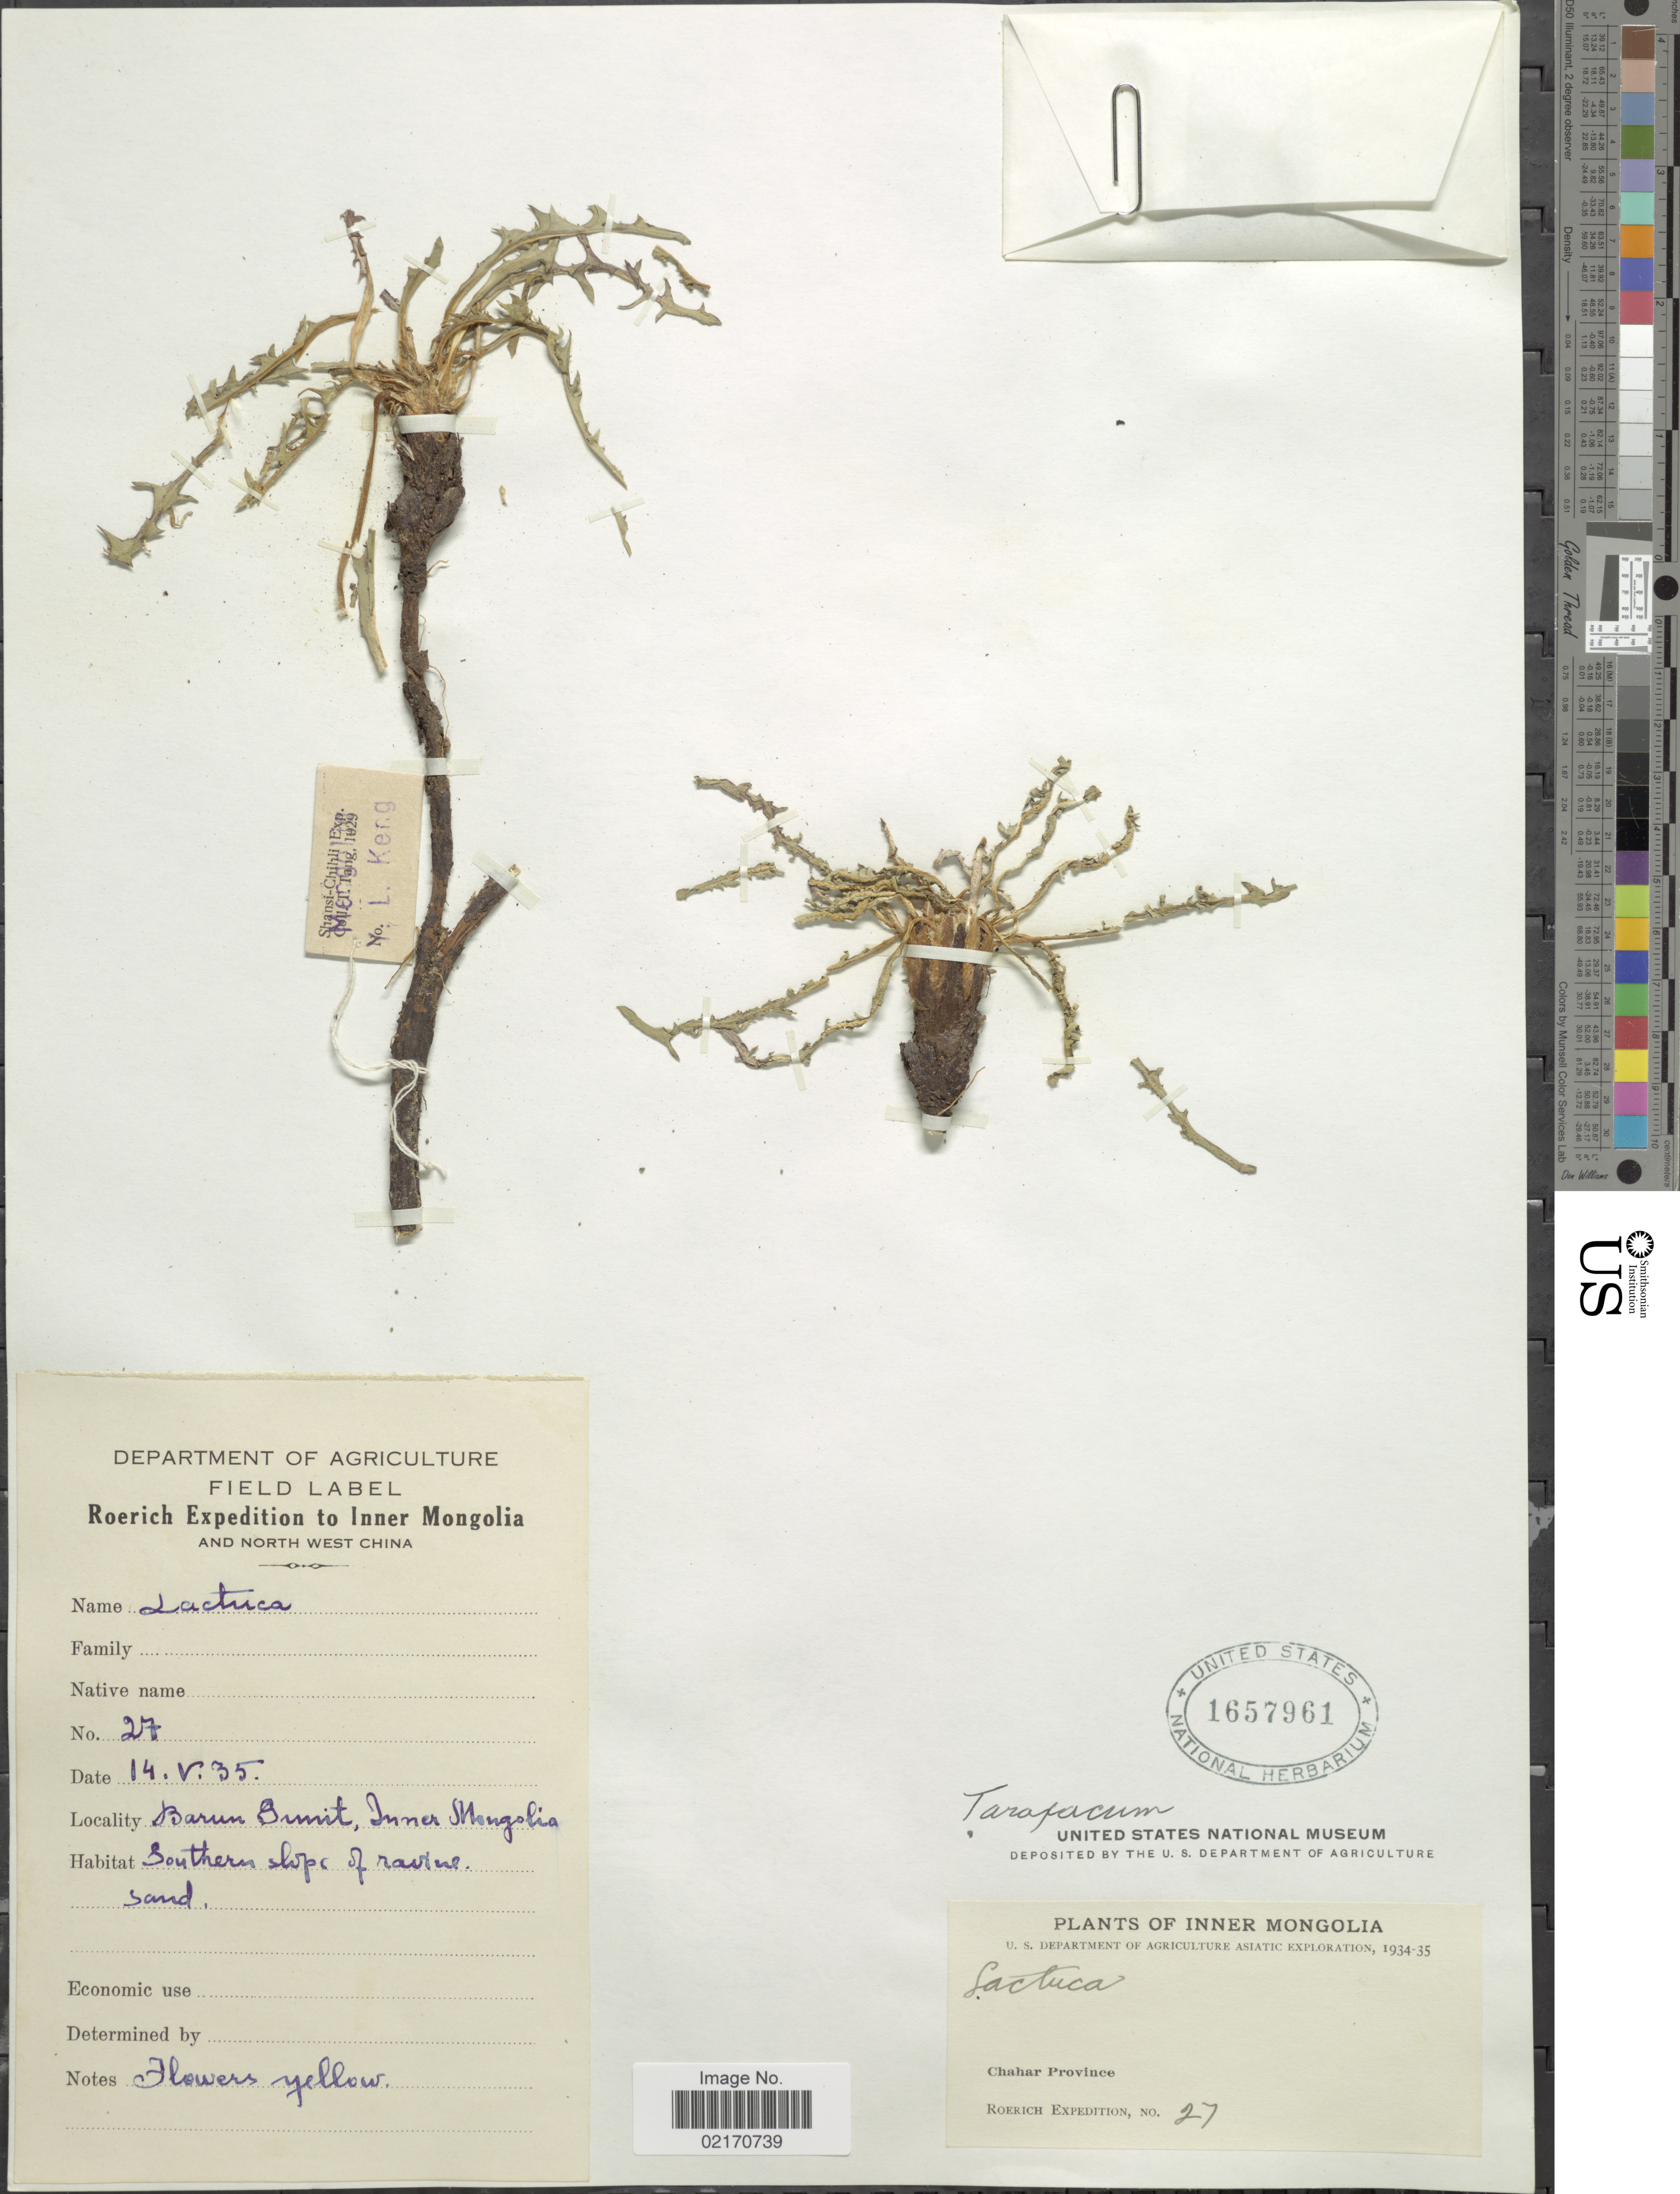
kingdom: Plantae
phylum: Tracheophyta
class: Magnoliopsida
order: Asterales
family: Asteraceae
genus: Taraxacum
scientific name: Taraxacum sp.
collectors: Roerich Expedition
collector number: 27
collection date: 1935-05-14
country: China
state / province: Nei Monggol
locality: Inner Mongolia, Chahar Province, Barun Sunit, southern slope of ravine.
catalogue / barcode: US 1657961